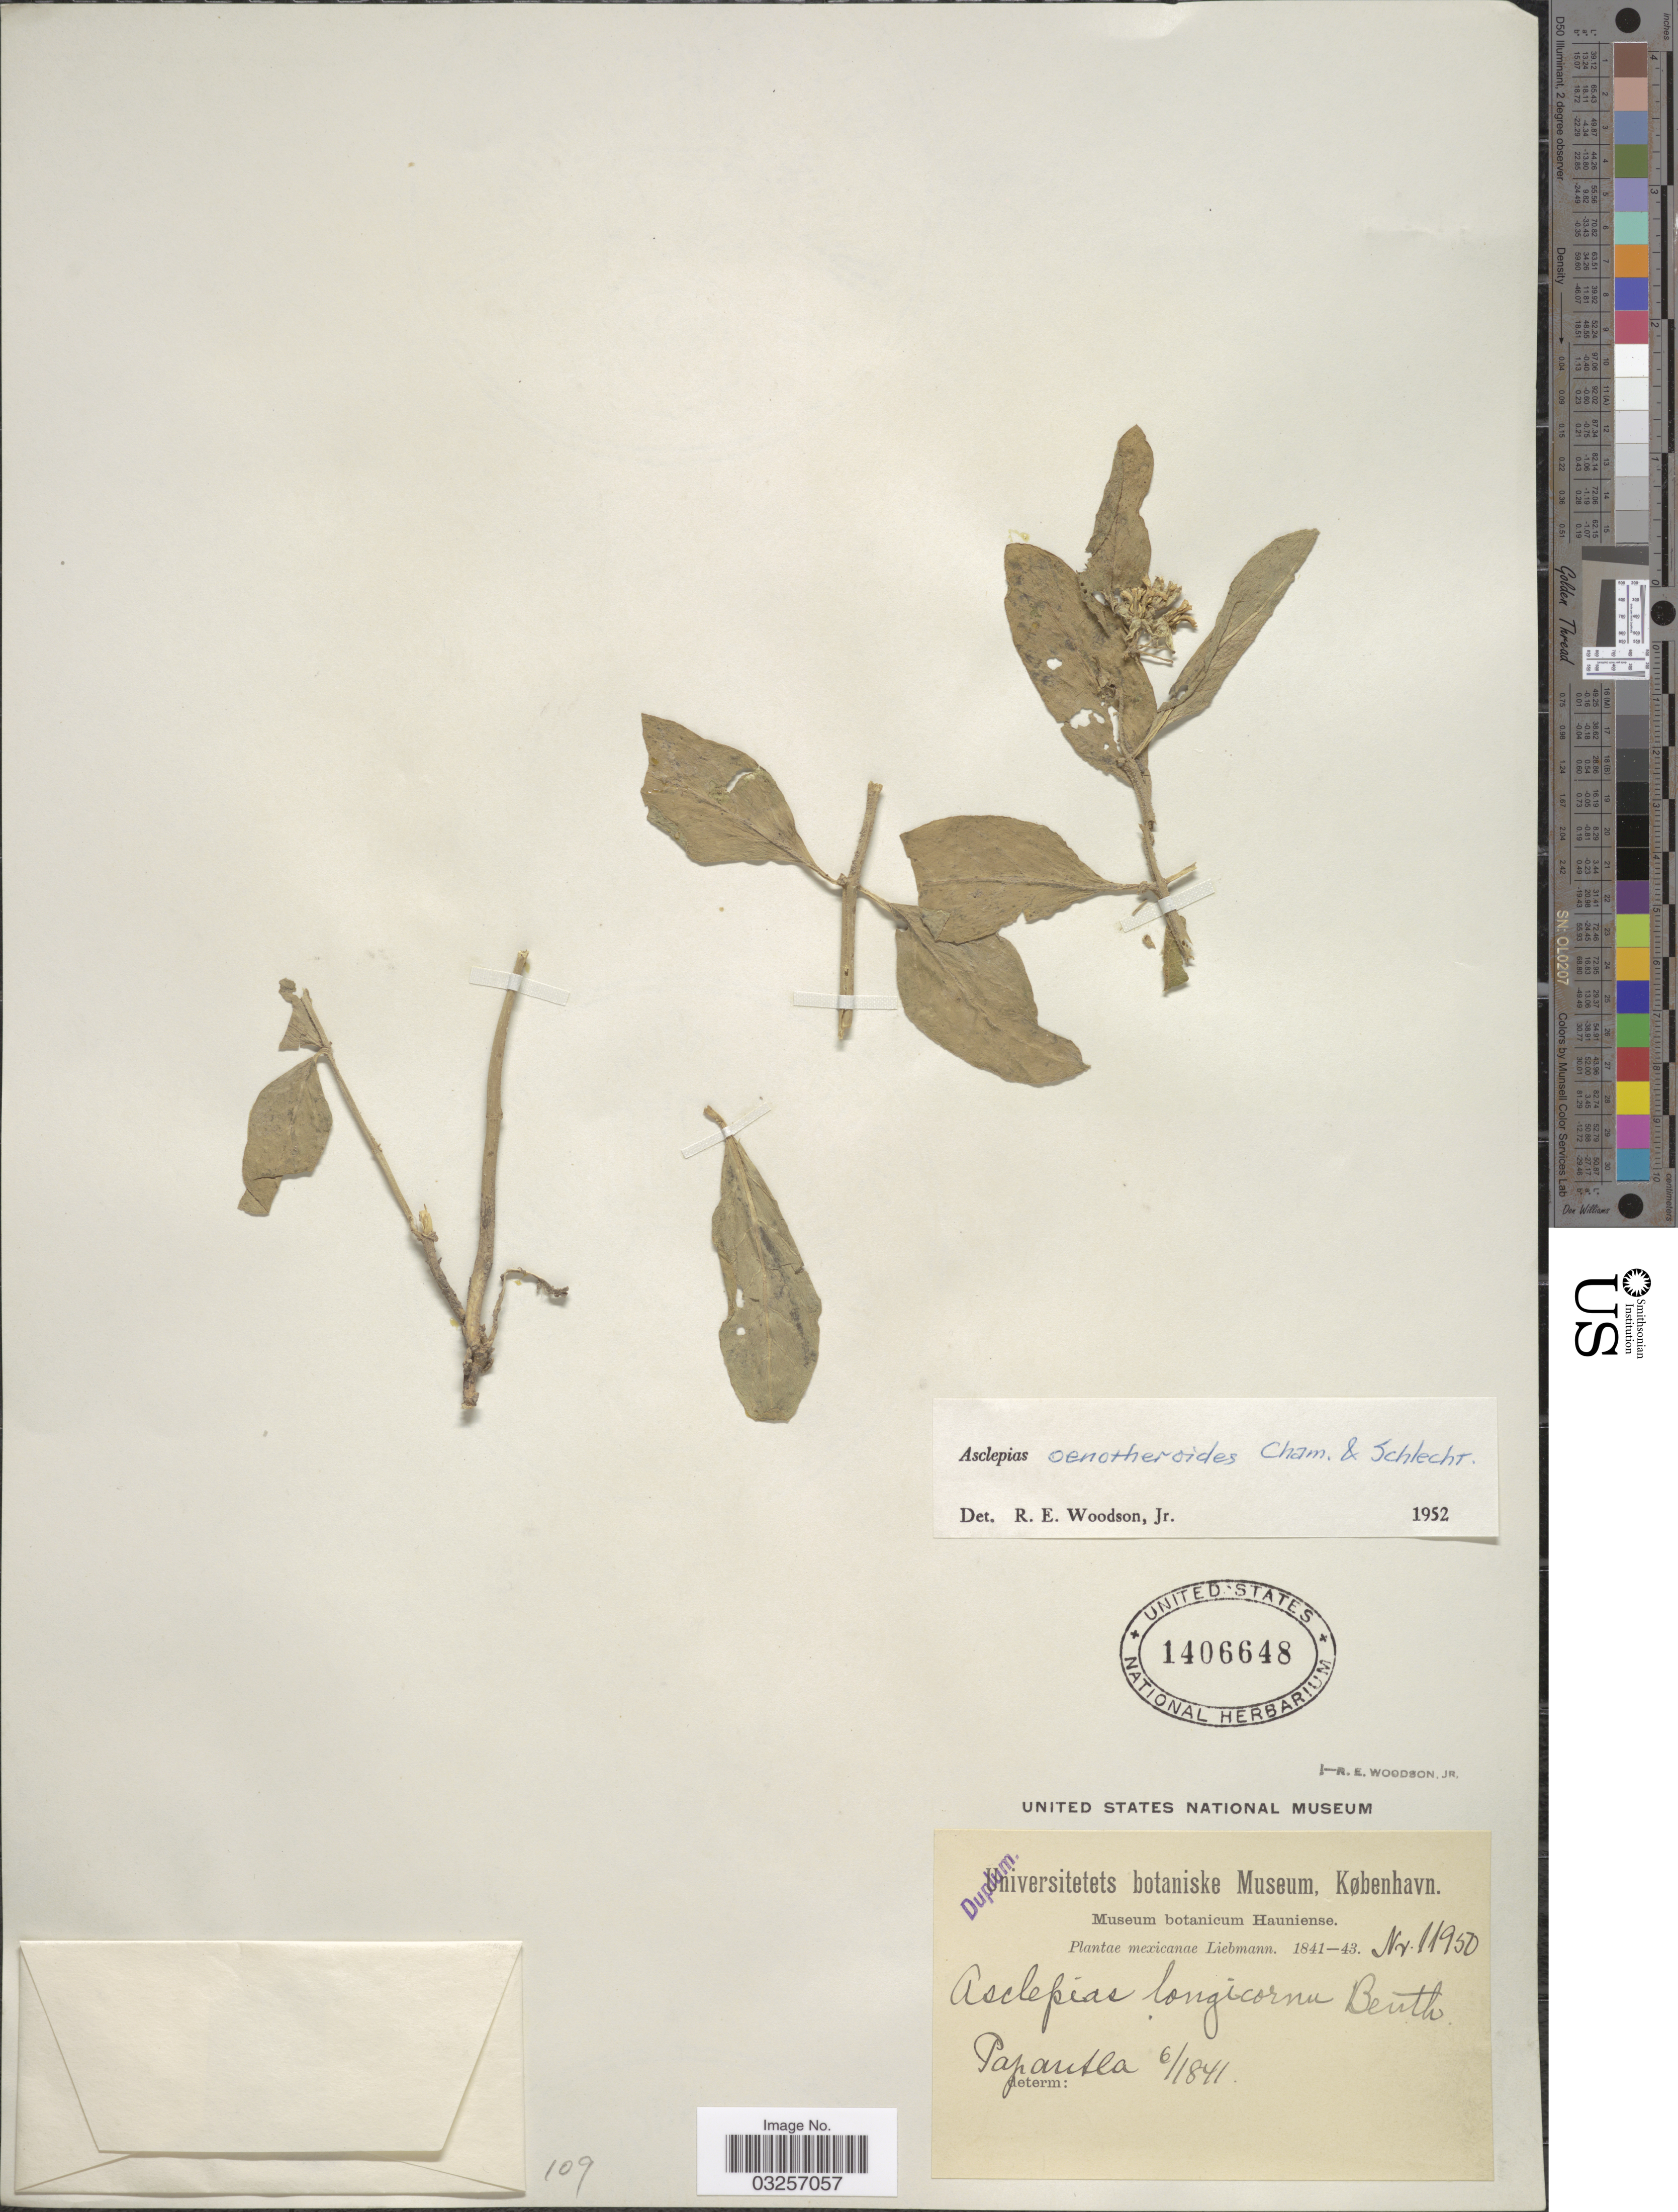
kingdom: Plantae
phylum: Tracheophyta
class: Magnoliopsida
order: Gentianales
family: Apocynaceae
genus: Asclepias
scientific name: Asclepias oenotheroides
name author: Schltdl. & Cham.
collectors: Liebmann, --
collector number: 11950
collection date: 1841-06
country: Mexico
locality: Papantla.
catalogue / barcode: US 1406648